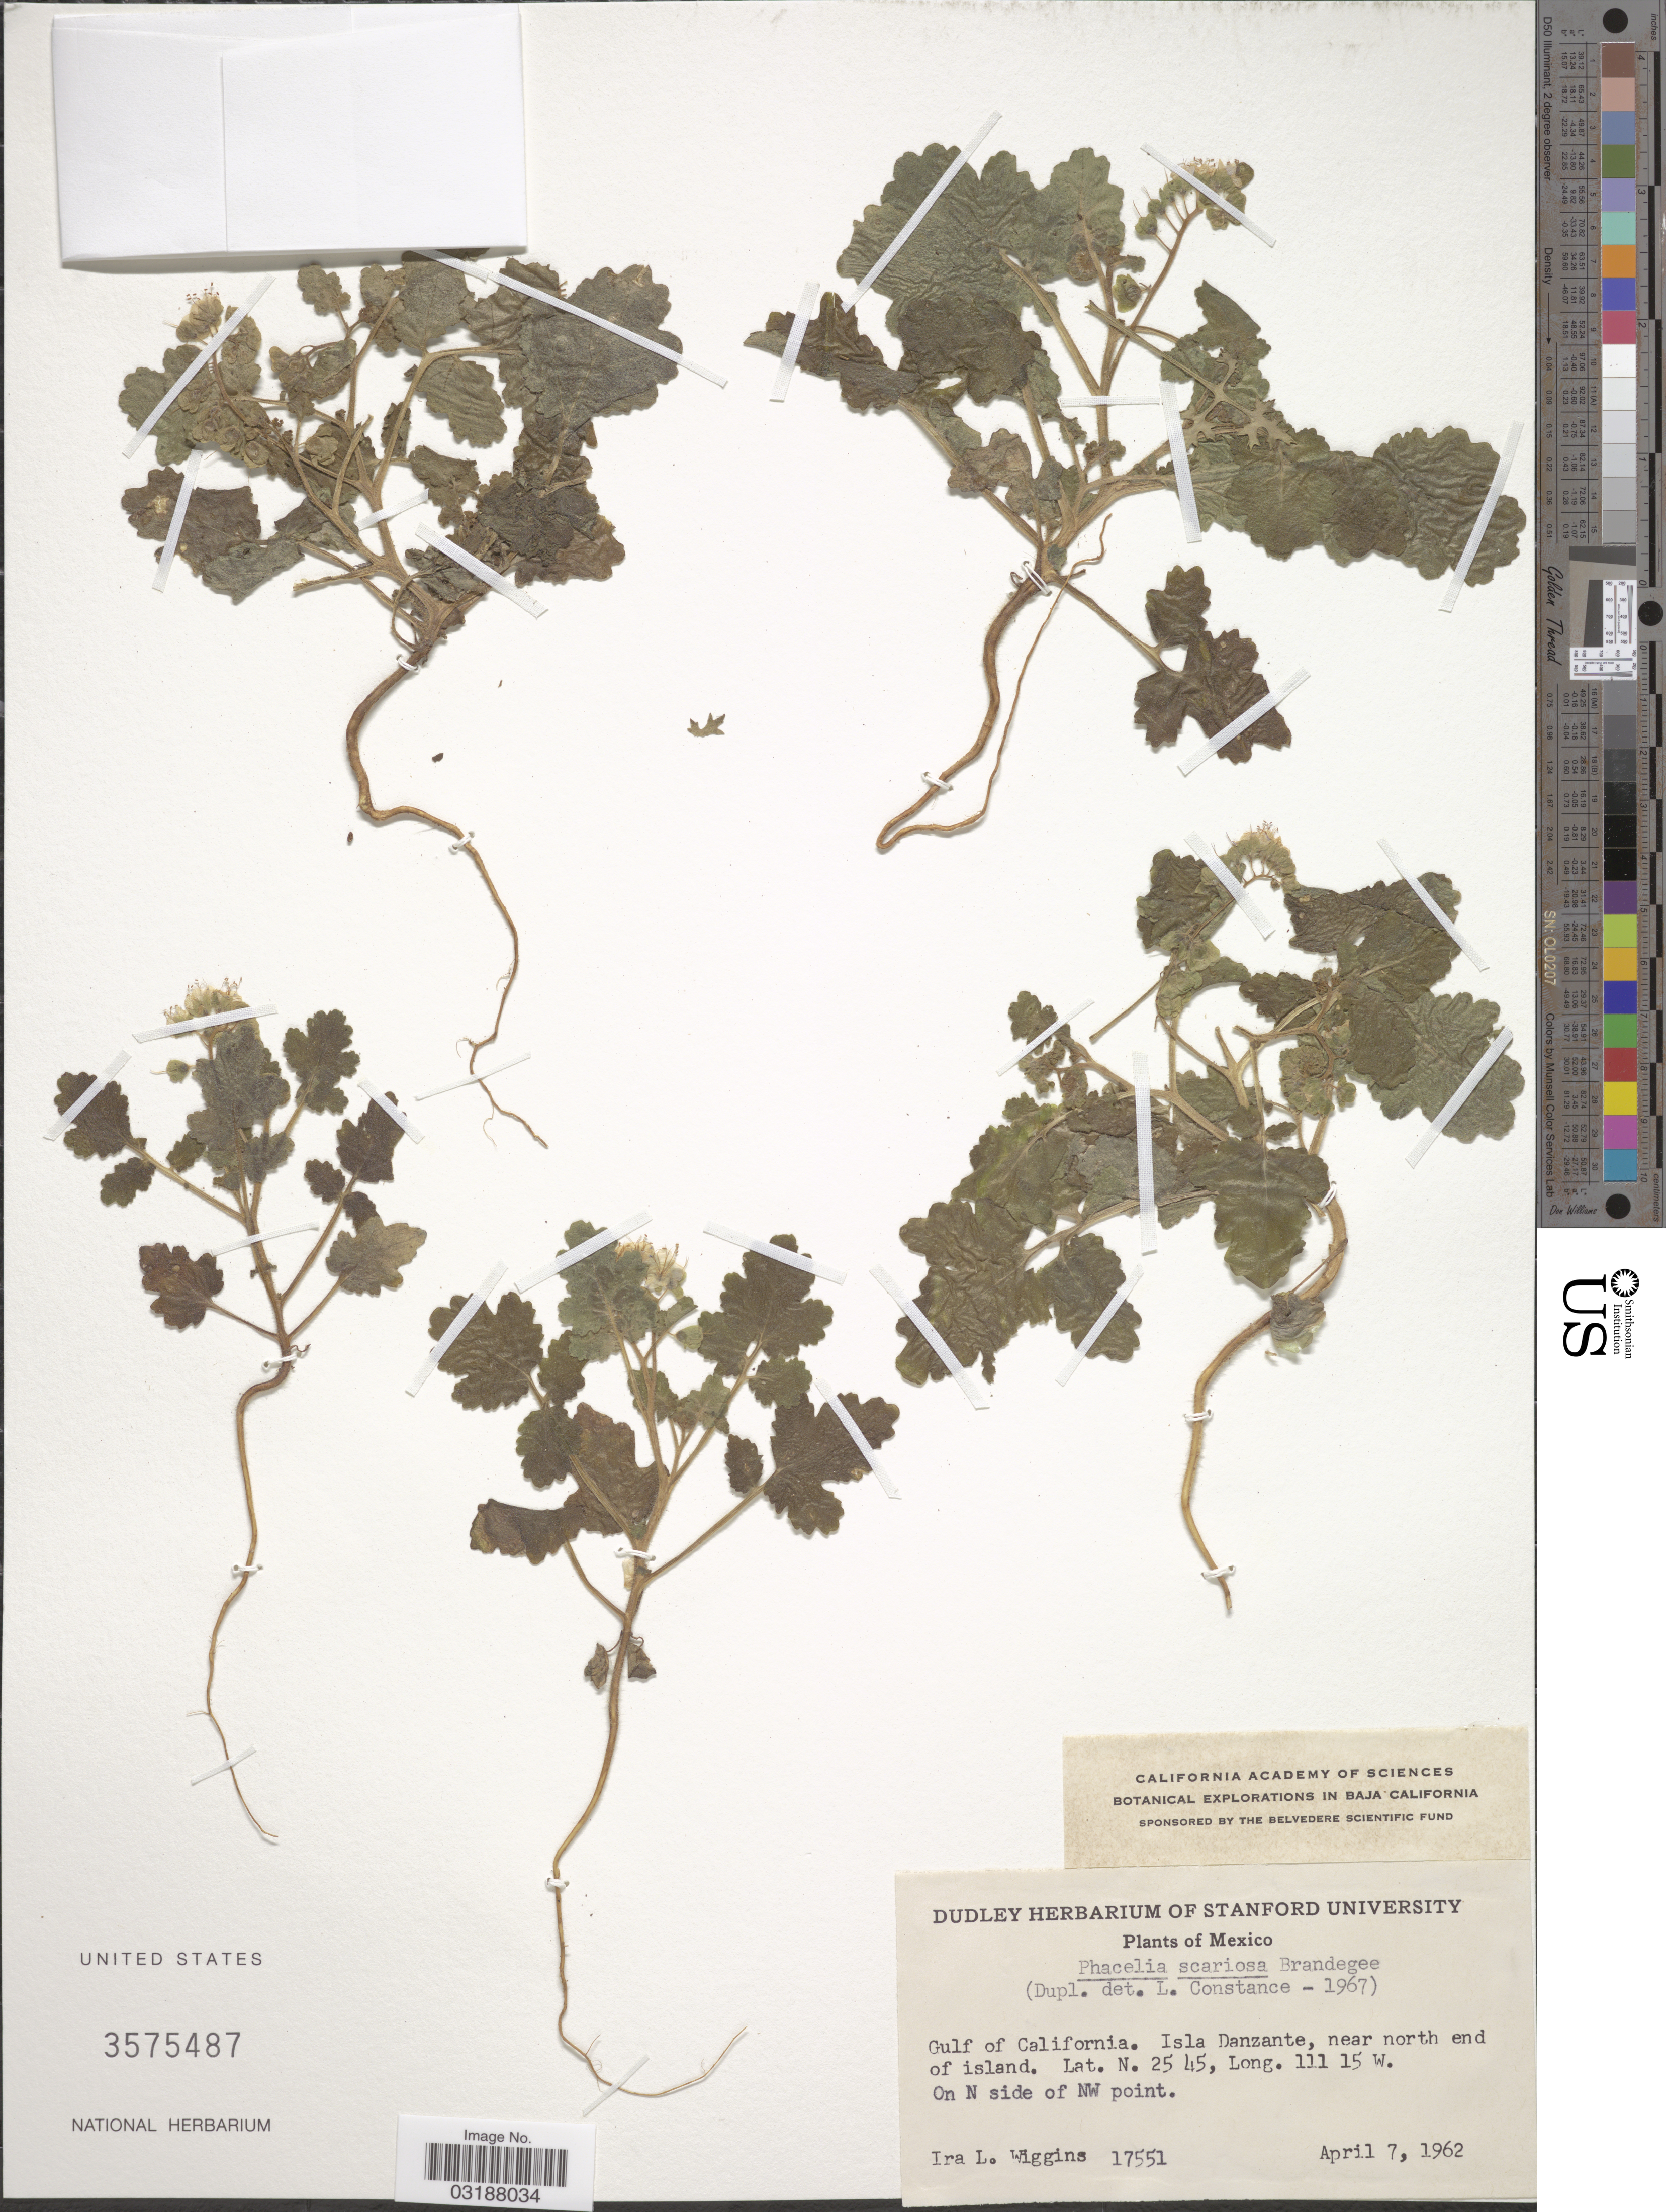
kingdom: Plantae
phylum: Tracheophyta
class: Magnoliopsida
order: Boraginales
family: Hydrophyllaceae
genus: Phacelia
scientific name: Phacelia scariosa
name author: Brandegee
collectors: I. L. Wiggins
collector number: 17551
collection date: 1962-04-07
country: Mexico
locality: Gulf of California. Isla Danzante, near north end of island. On N side of NW point.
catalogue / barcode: US 3575487